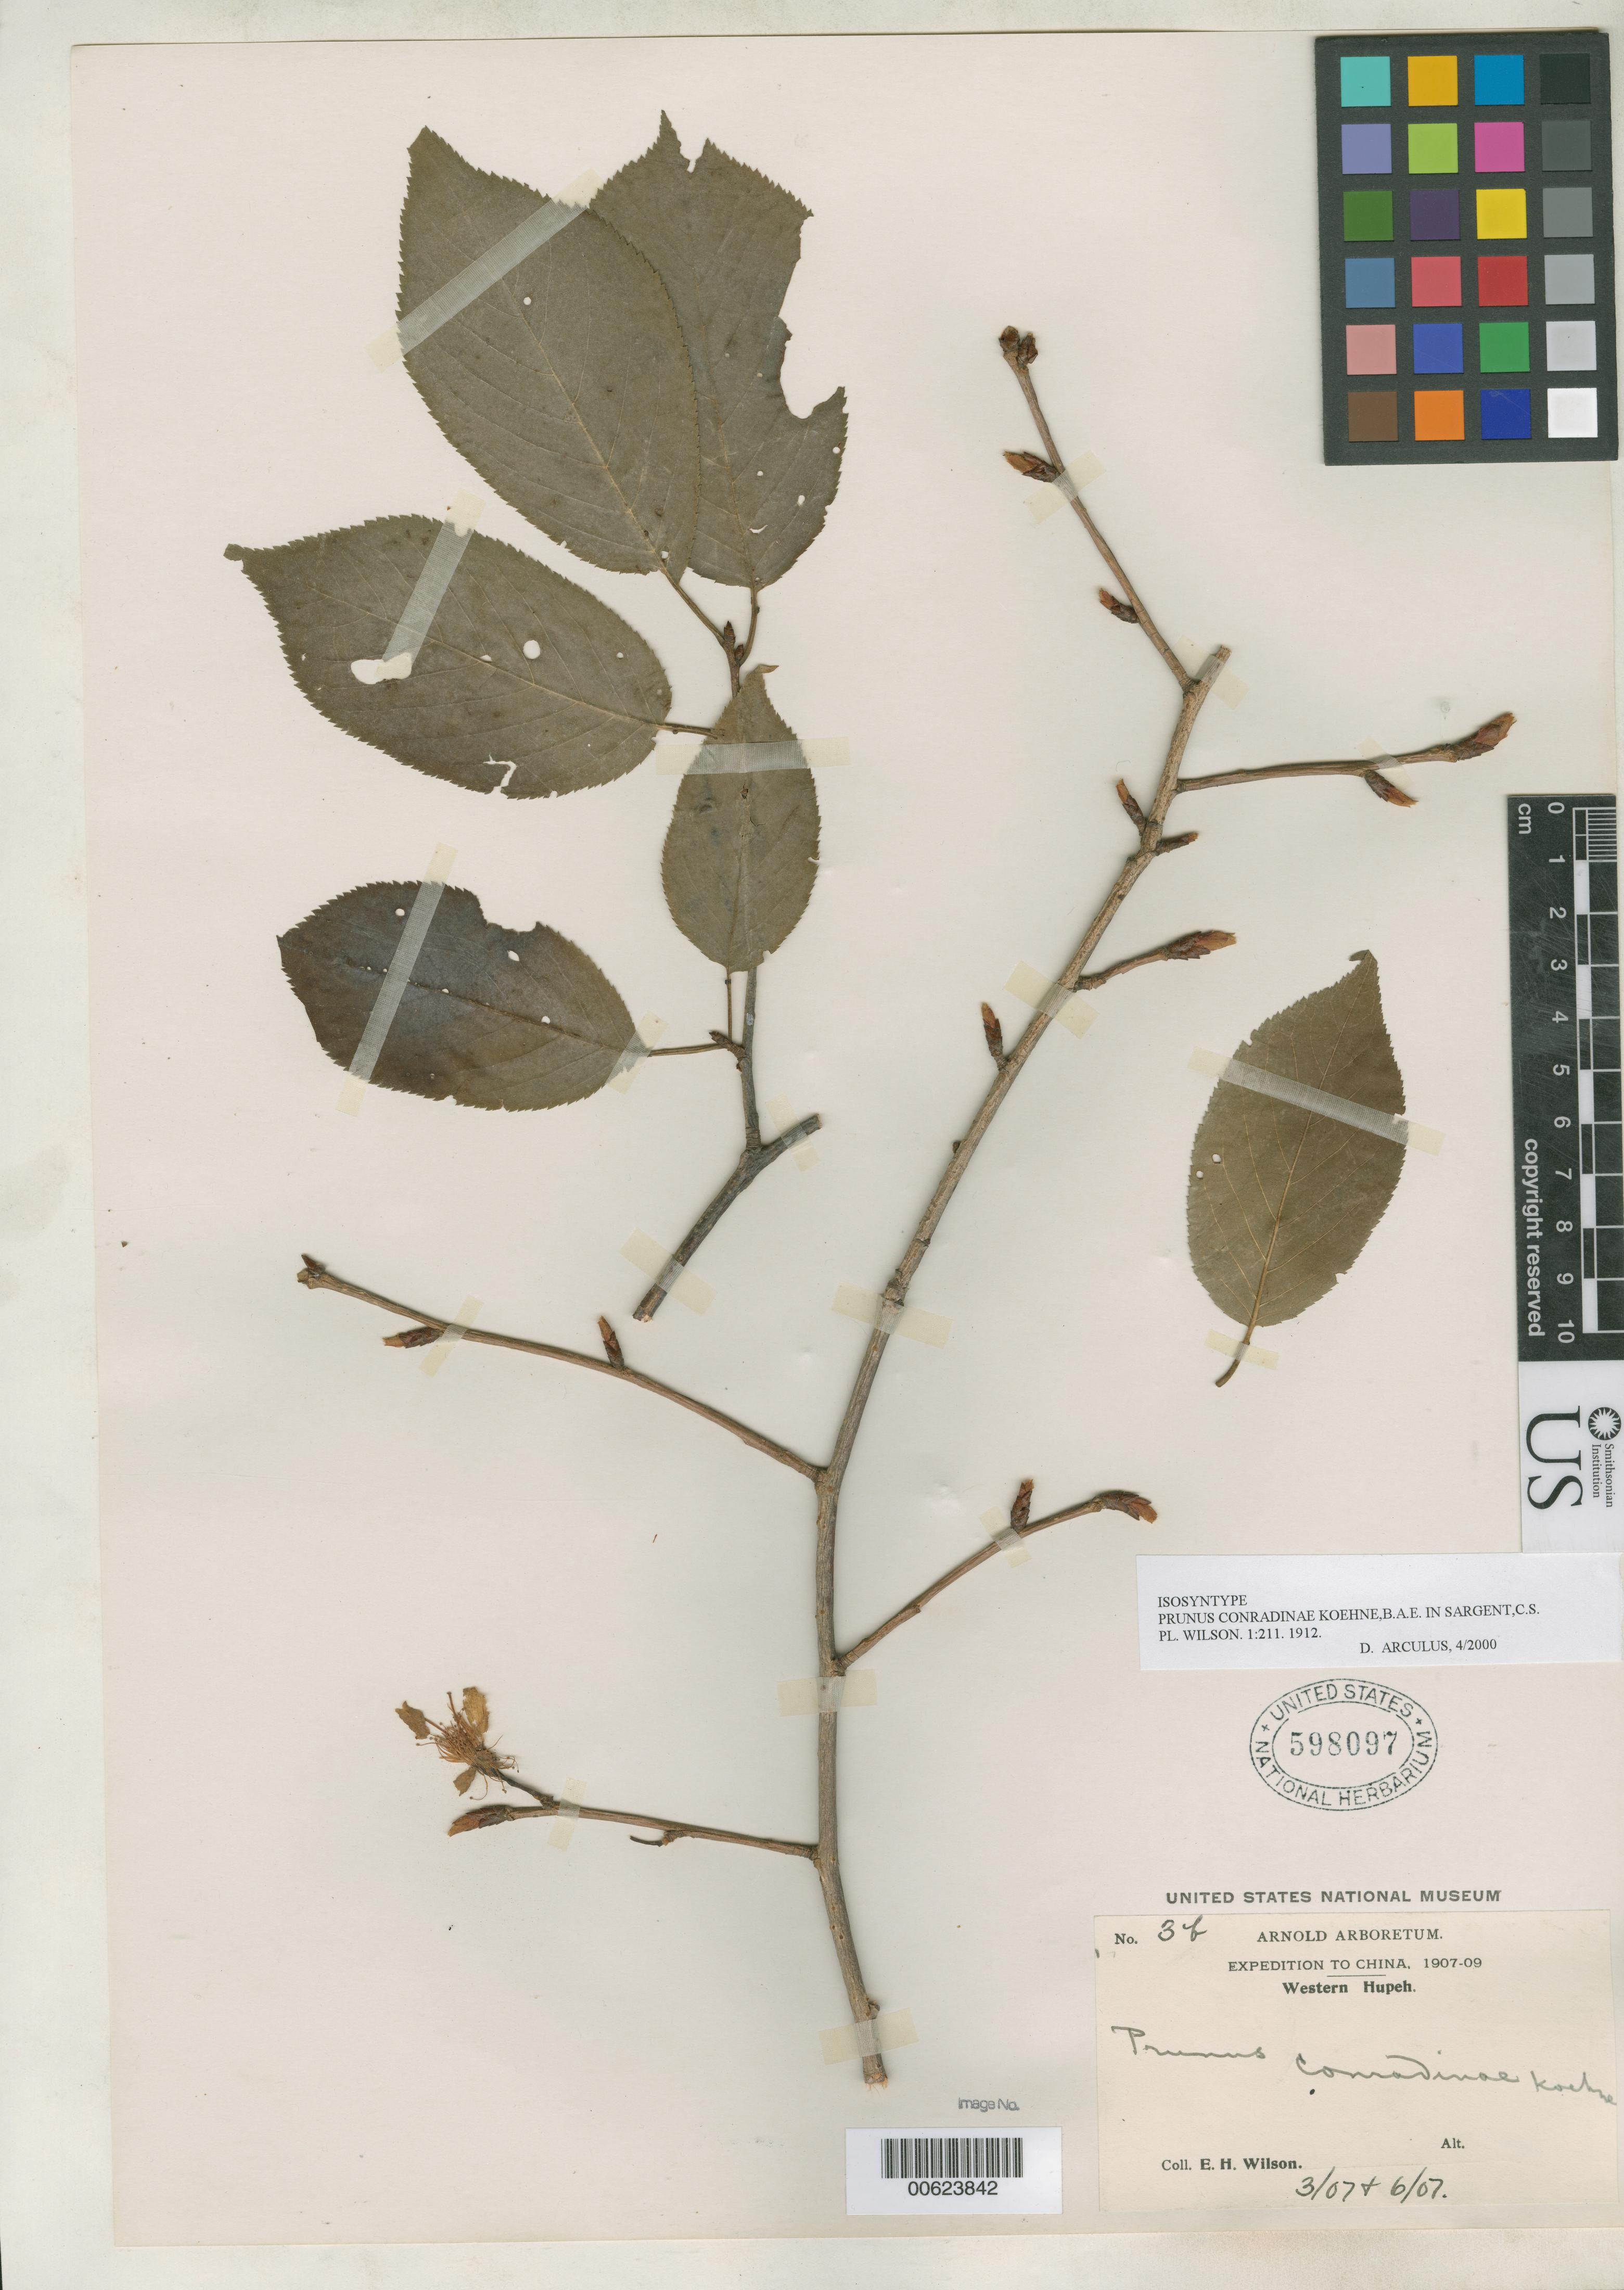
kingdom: Plantae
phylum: Tracheophyta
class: Magnoliopsida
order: Rosales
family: Rosaceae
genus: Prunus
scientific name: Prunus conradinae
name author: Koehne in Sarg.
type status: Isosyntype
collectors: E. H. Wilson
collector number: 3b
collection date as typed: Mar 1907 and -- Jun 1907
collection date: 1907-03,1907-06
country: China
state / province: Hubei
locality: Western Hupeh.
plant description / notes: One additional syntype (Wilson 3) mounted with isotype of Prunus malifolia and filed under that name.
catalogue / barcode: US 598097